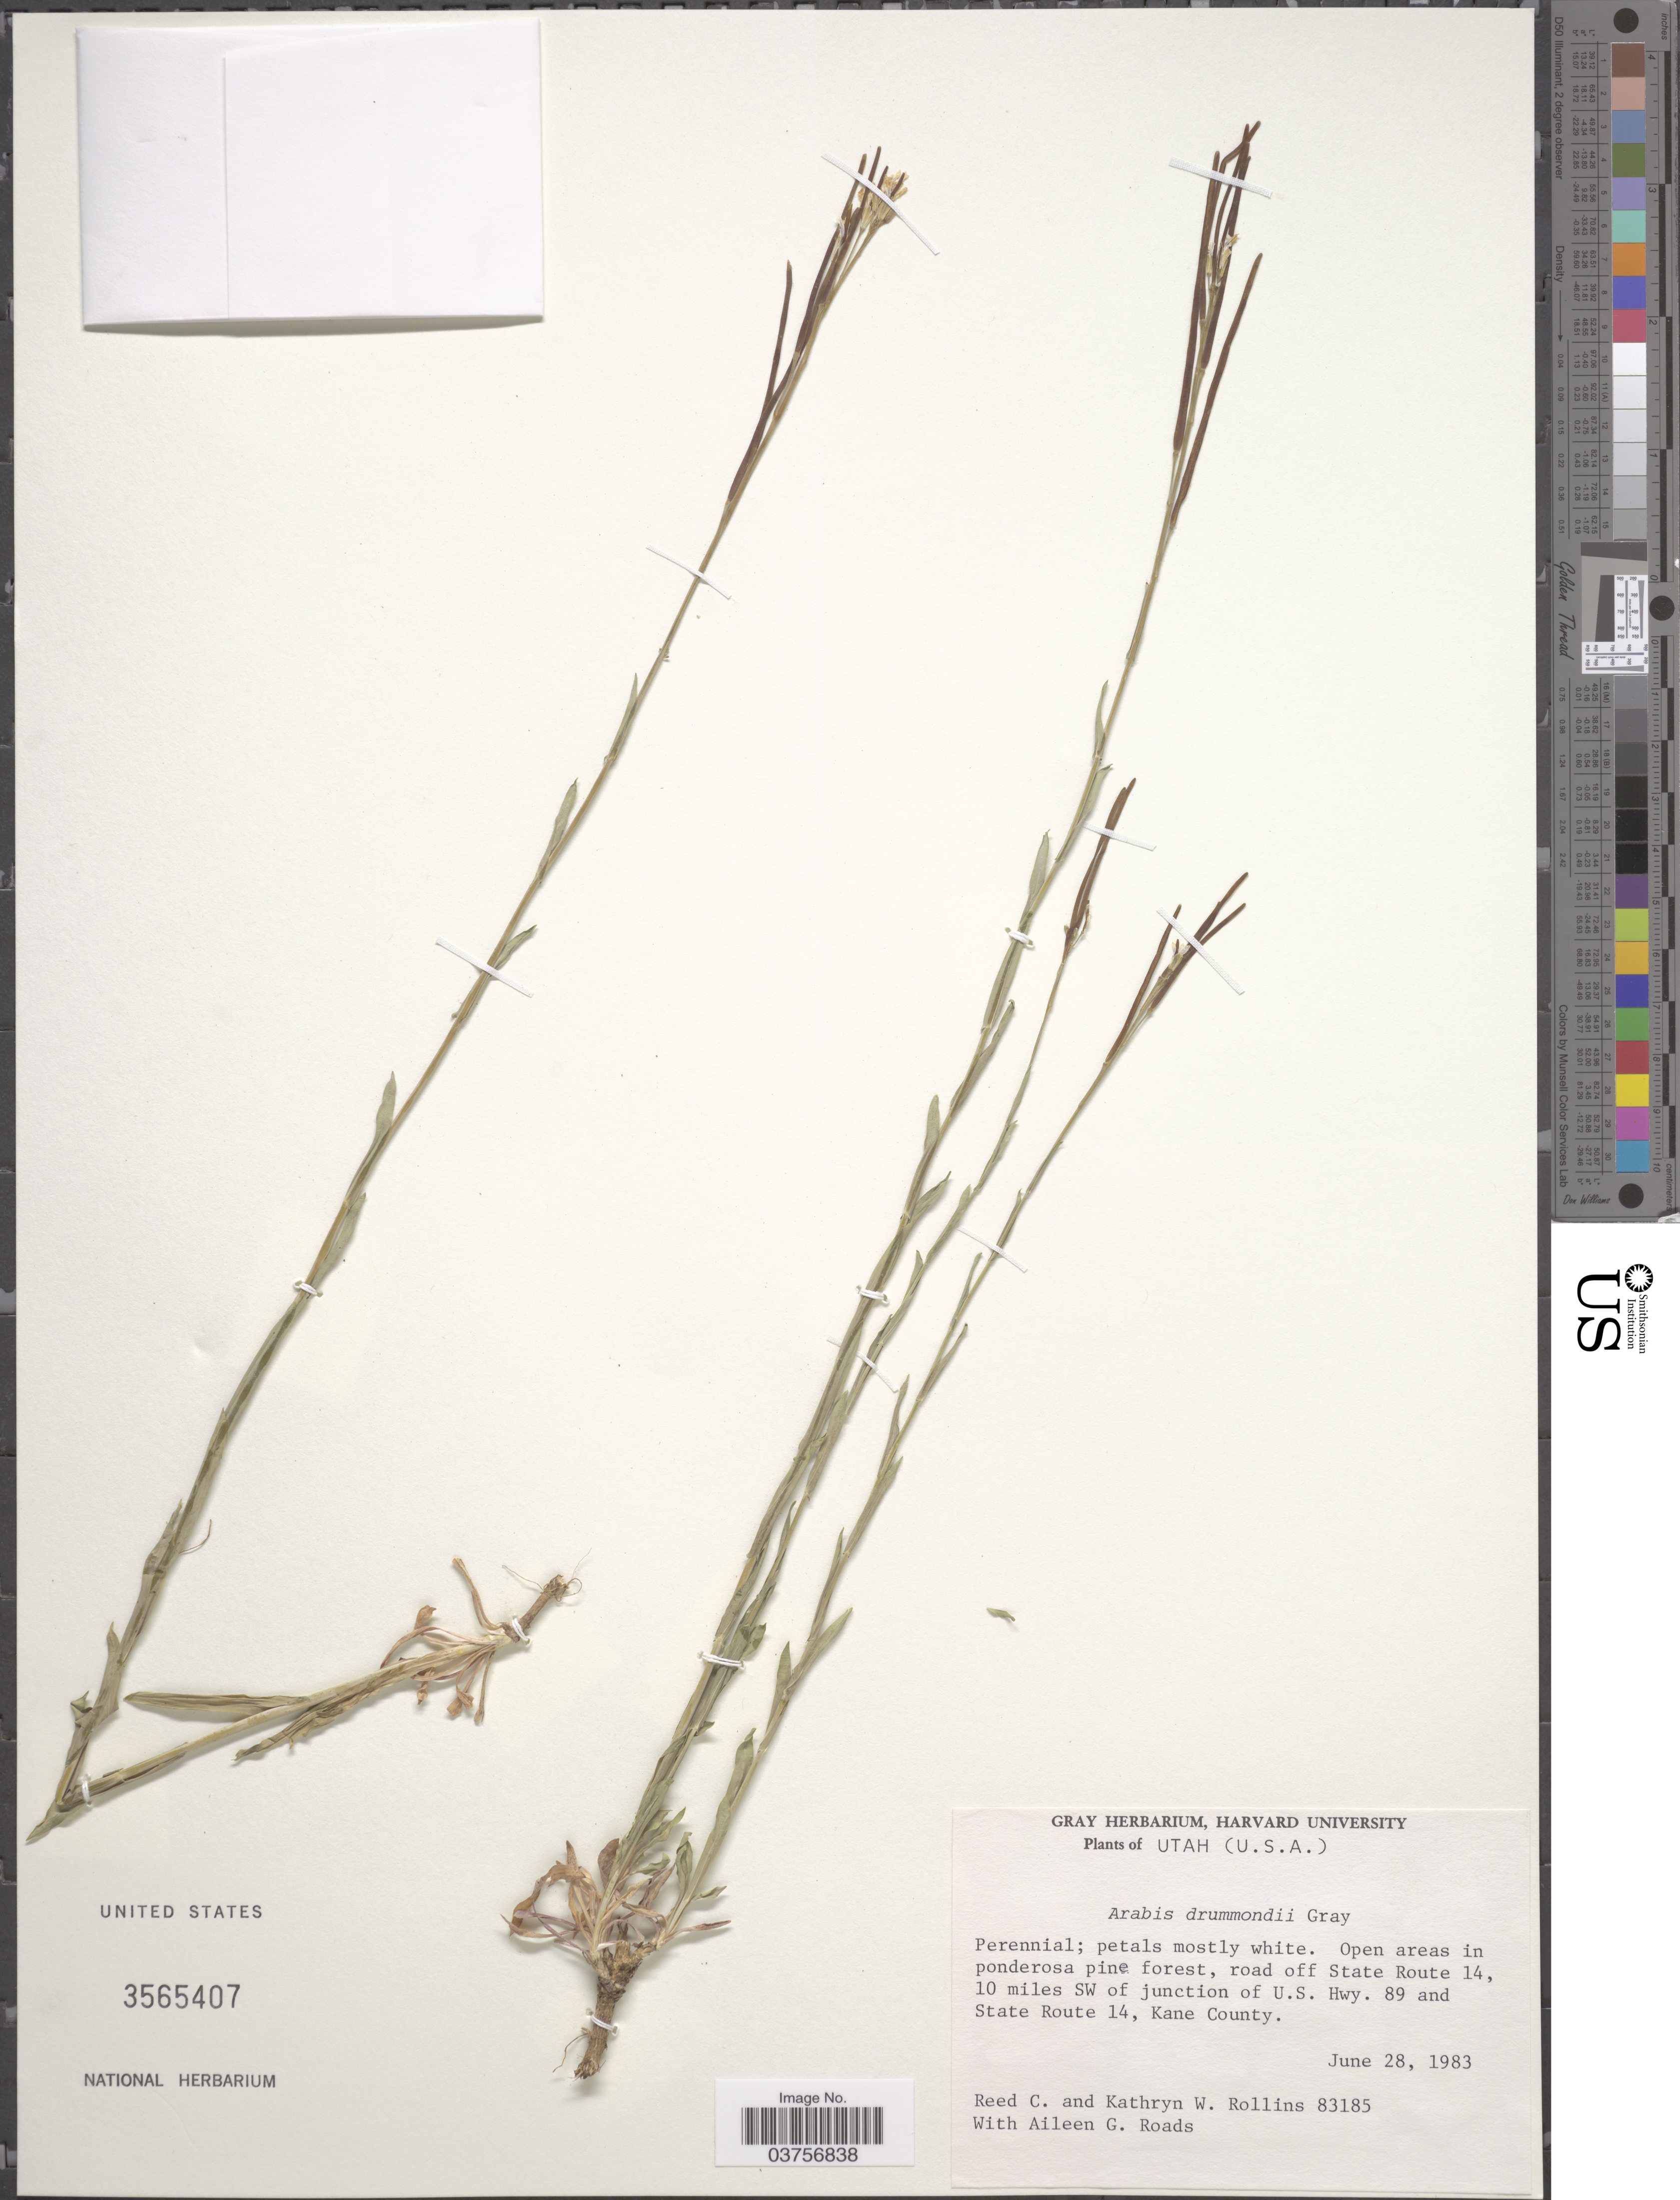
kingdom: Plantae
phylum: Tracheophyta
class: Magnoliopsida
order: Brassicales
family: Brassicaceae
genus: Arabis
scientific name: Arabis drummondii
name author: A. Gray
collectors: R. C. Rollins, K. W. Rollins & A. Roads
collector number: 83185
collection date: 1983-06-28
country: United States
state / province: Utah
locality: Open areas in ponderosa pine forest, road off State Route 14, 10 miles SW of junction of U.S. Hwy. 89 and State Route 14, Kane County.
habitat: open areas in ponderous pine forest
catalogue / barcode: US 3565407